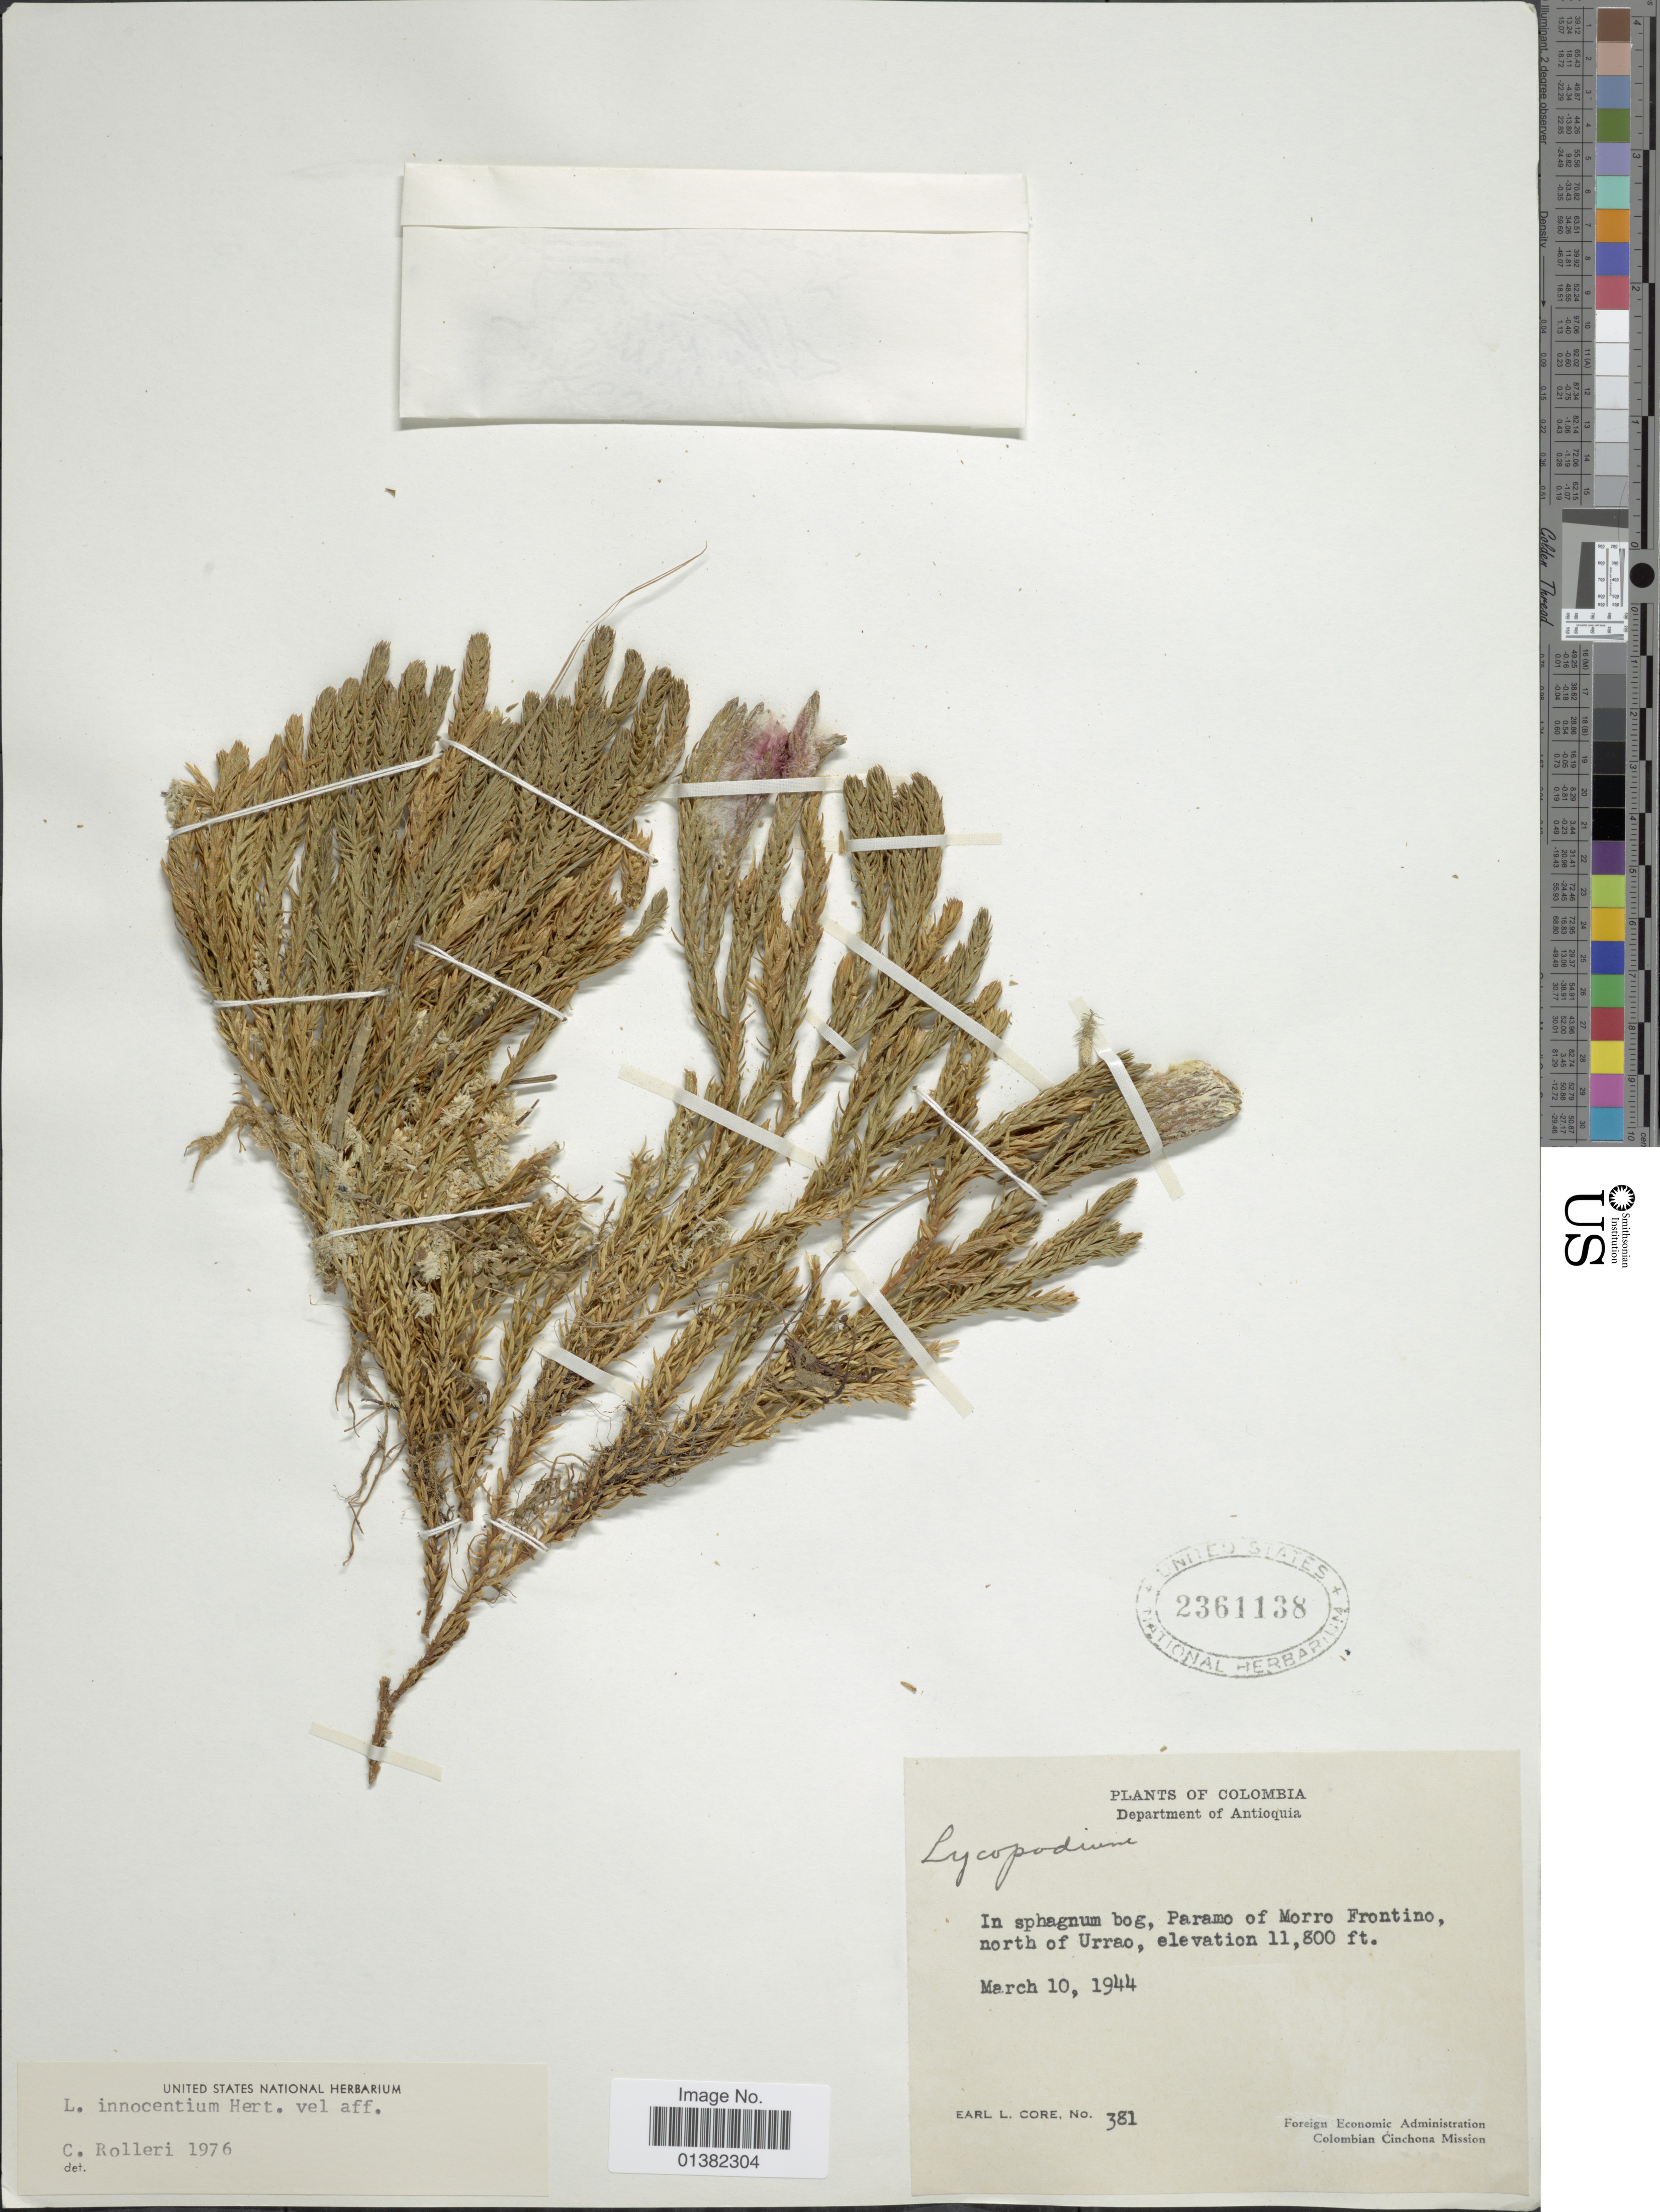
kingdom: Plantae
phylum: Tracheophyta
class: Lycopodiopsida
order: Lycopodiales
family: Lycopodiaceae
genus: Phlegmariurus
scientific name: Phlegmariurus innocentia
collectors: E. L. Core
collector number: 381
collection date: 1944-03-10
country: Colombia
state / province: Antioquia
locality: In sphagnum bog, Paramo of Morro Frontino, north of Urrao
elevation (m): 3597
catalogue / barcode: US 2361138